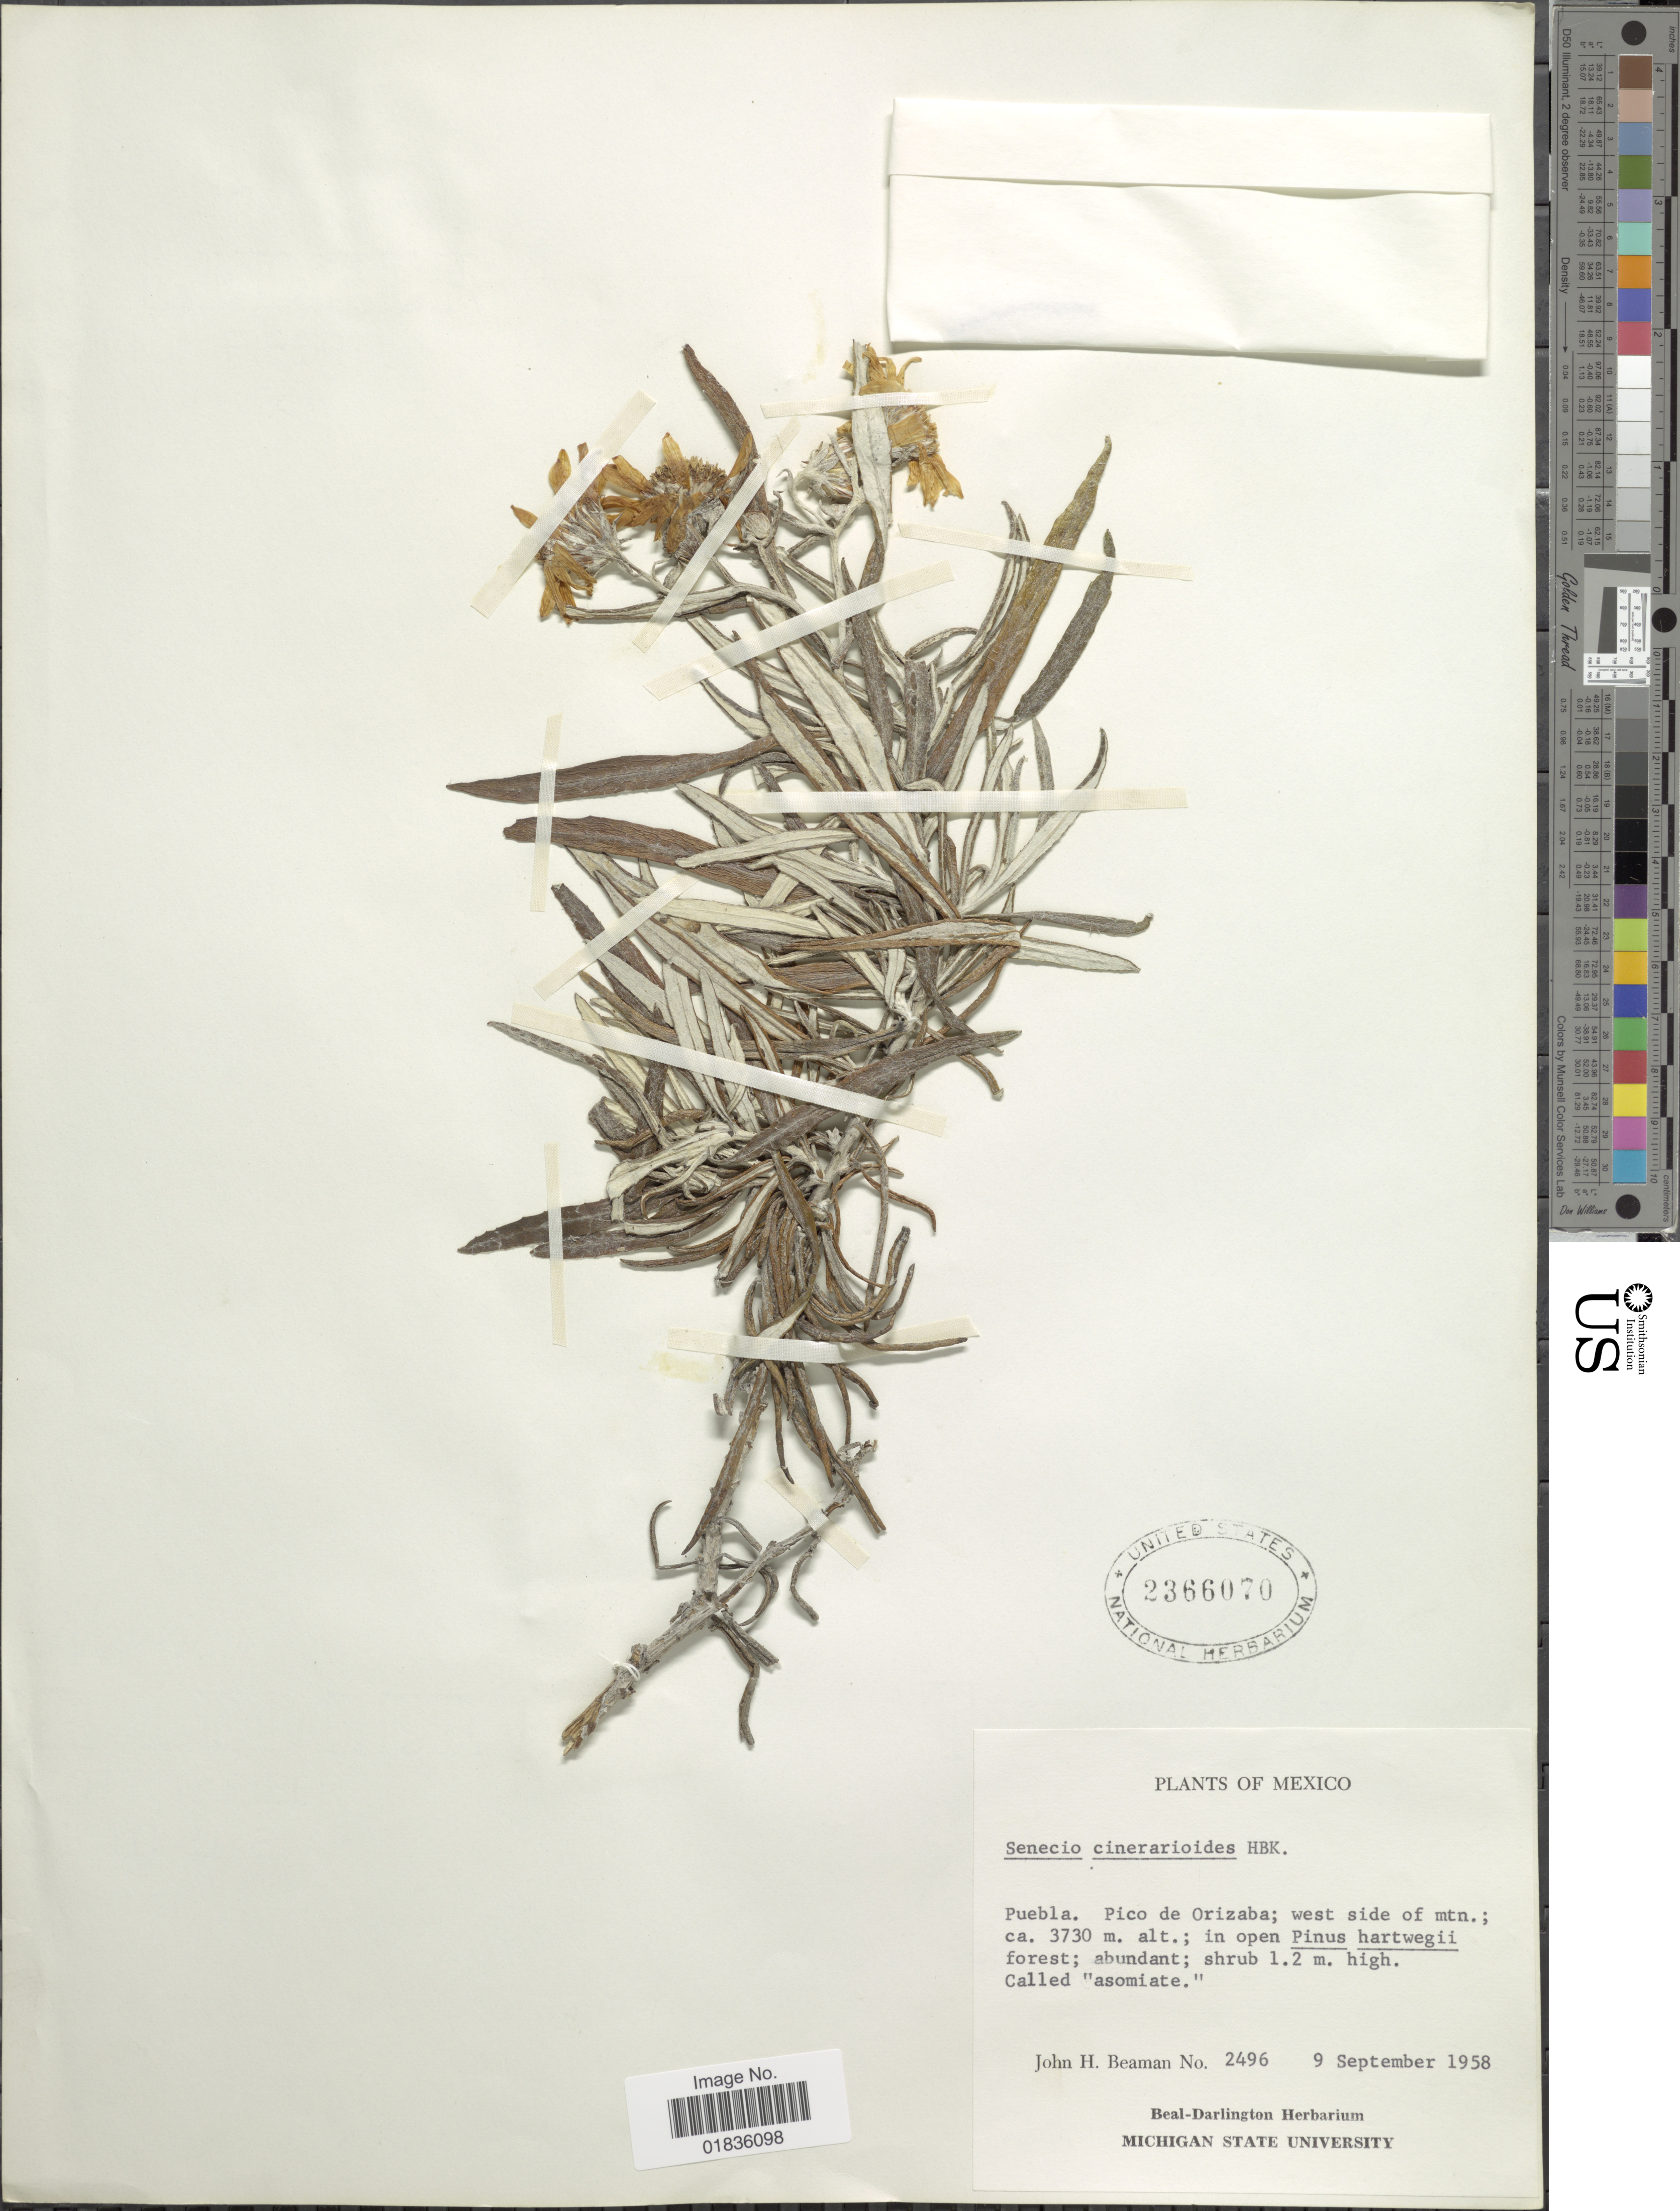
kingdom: Plantae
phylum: Tracheophyta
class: Magnoliopsida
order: Asterales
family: Asteraceae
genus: Senecio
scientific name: Senecio cinerarioides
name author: Kunth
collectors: J. H. Beaman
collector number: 2496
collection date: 1958-09-09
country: Mexico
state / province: Puebla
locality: Pico de Orizaba; west side of mtn.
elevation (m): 3730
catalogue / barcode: US 2366070